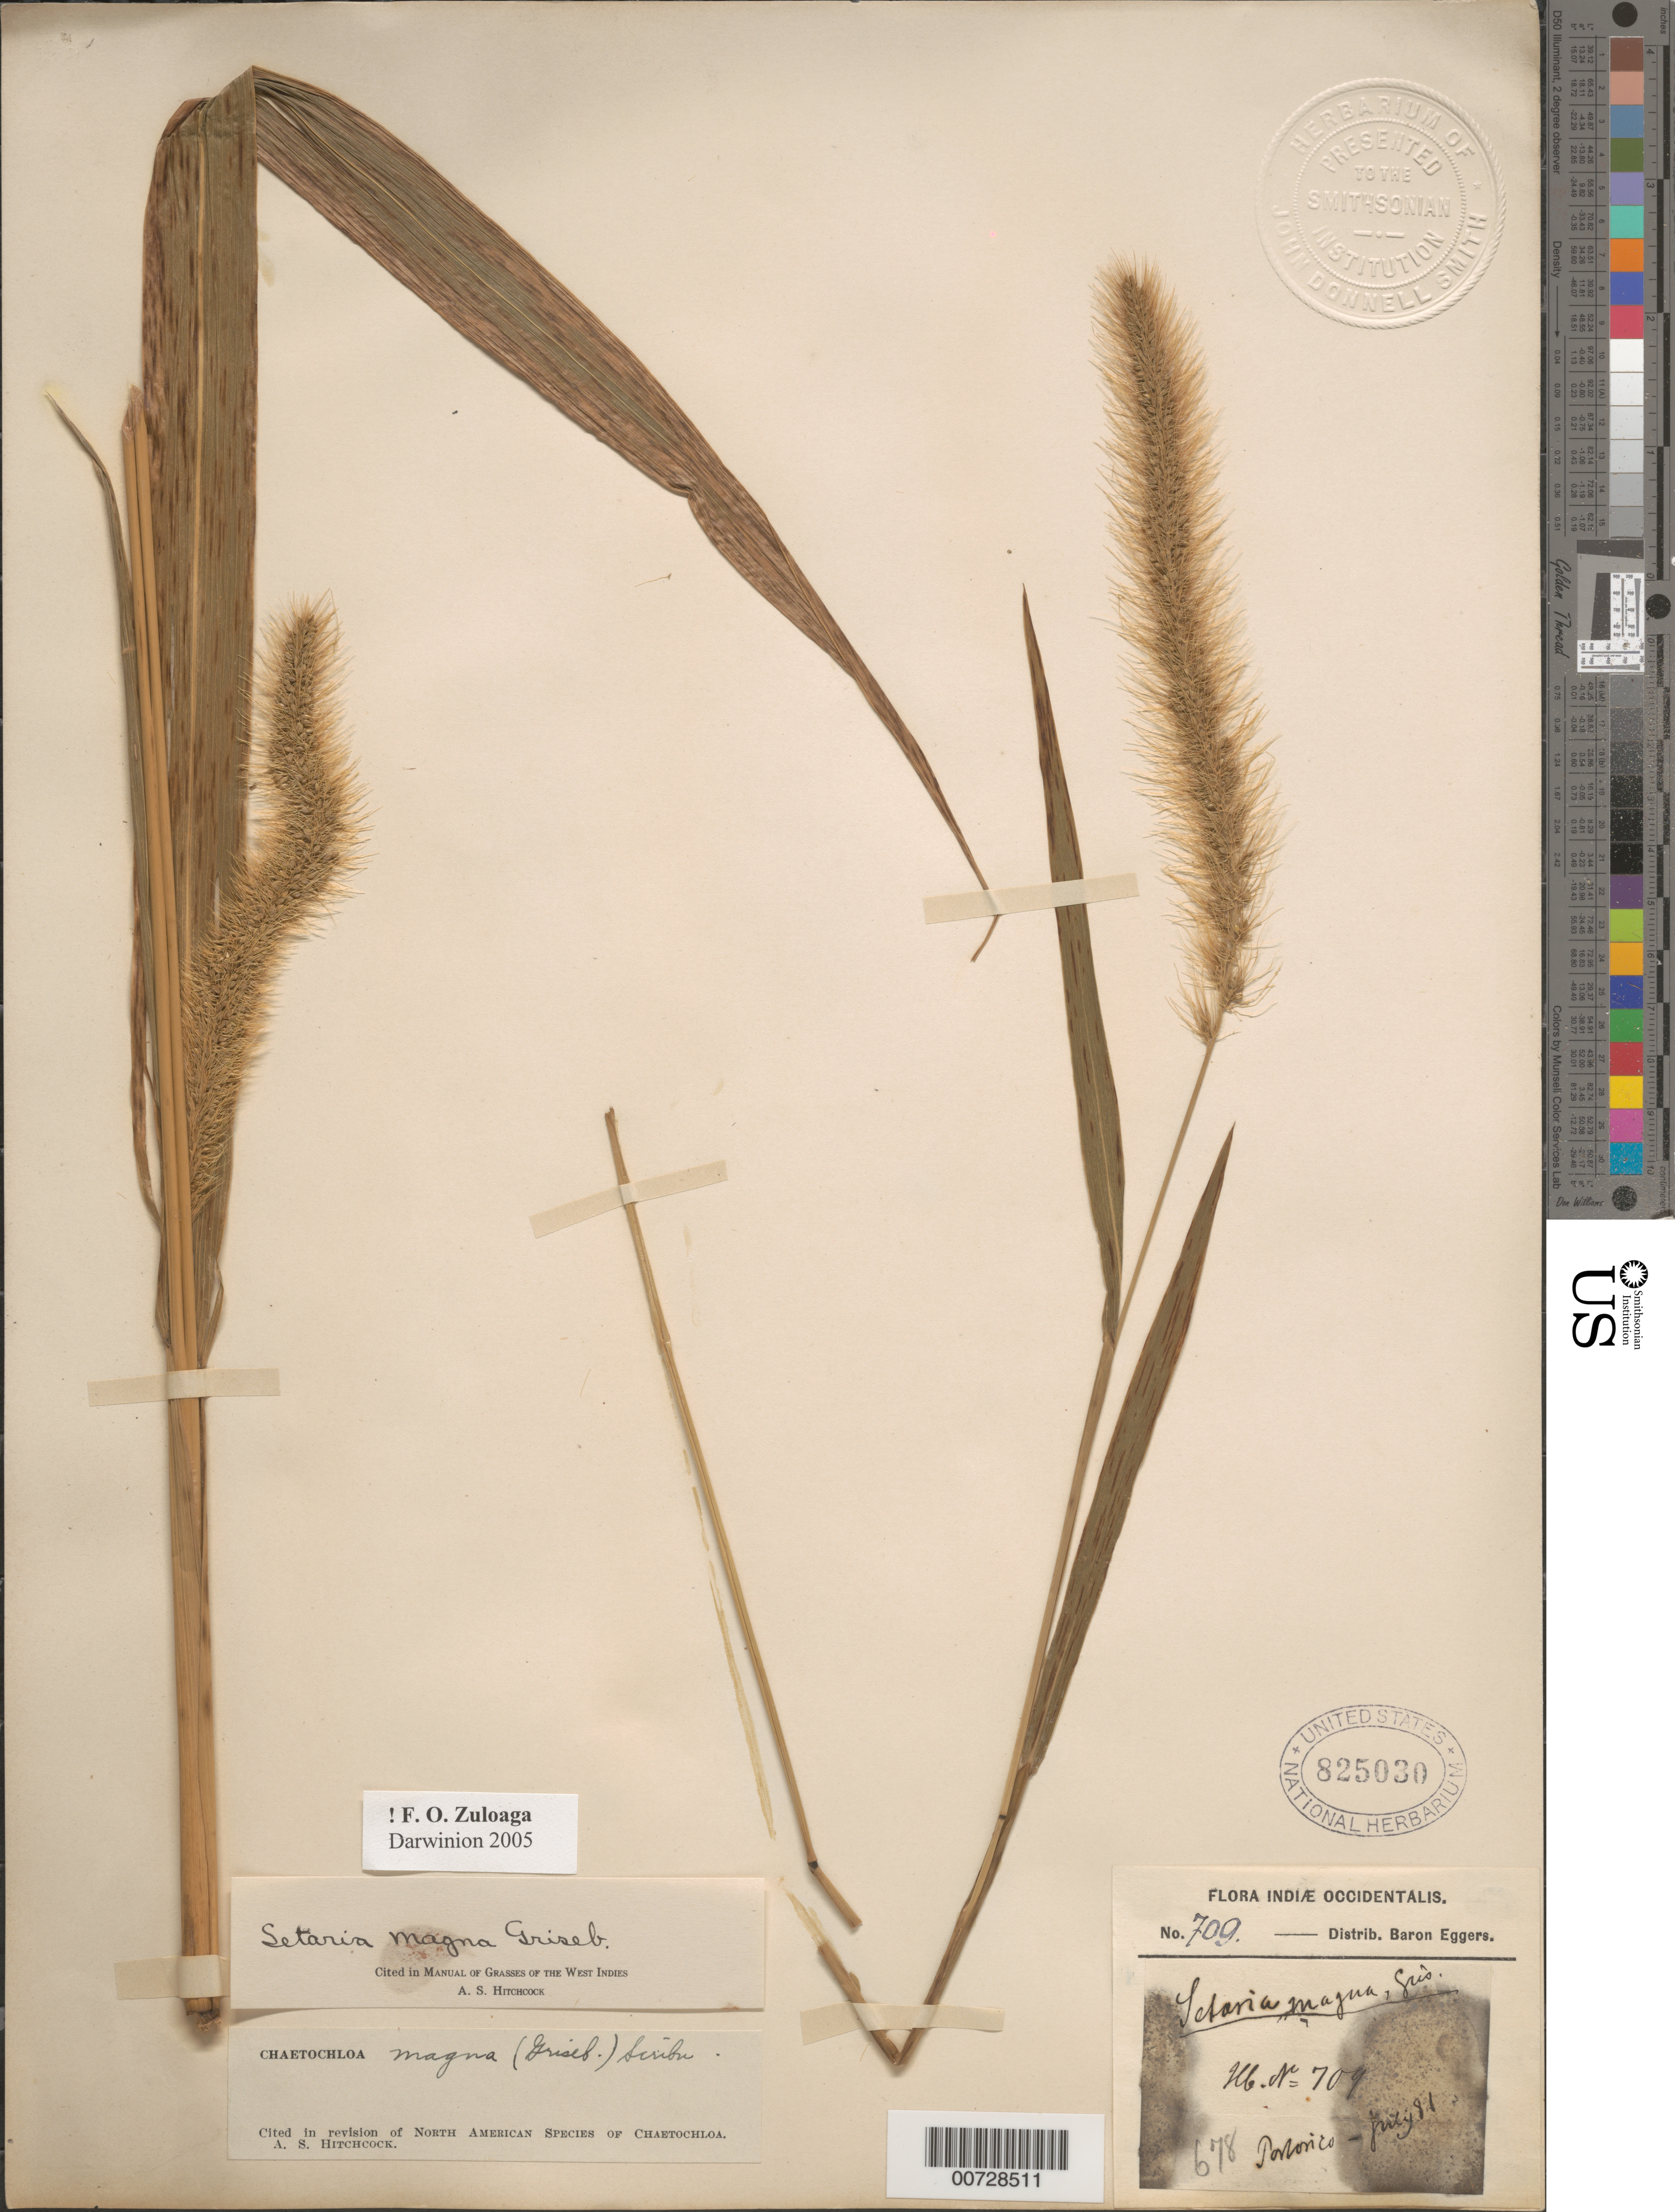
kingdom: Plantae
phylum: Tracheophyta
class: Liliopsida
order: Poales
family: Poaceae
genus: Setaria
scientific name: Setaria magna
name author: Griseb.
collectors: H. F. A. von Eggers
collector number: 709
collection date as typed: Jul 1881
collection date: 1881-07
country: Puerto Rico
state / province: Humacao (?)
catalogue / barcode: US 825030